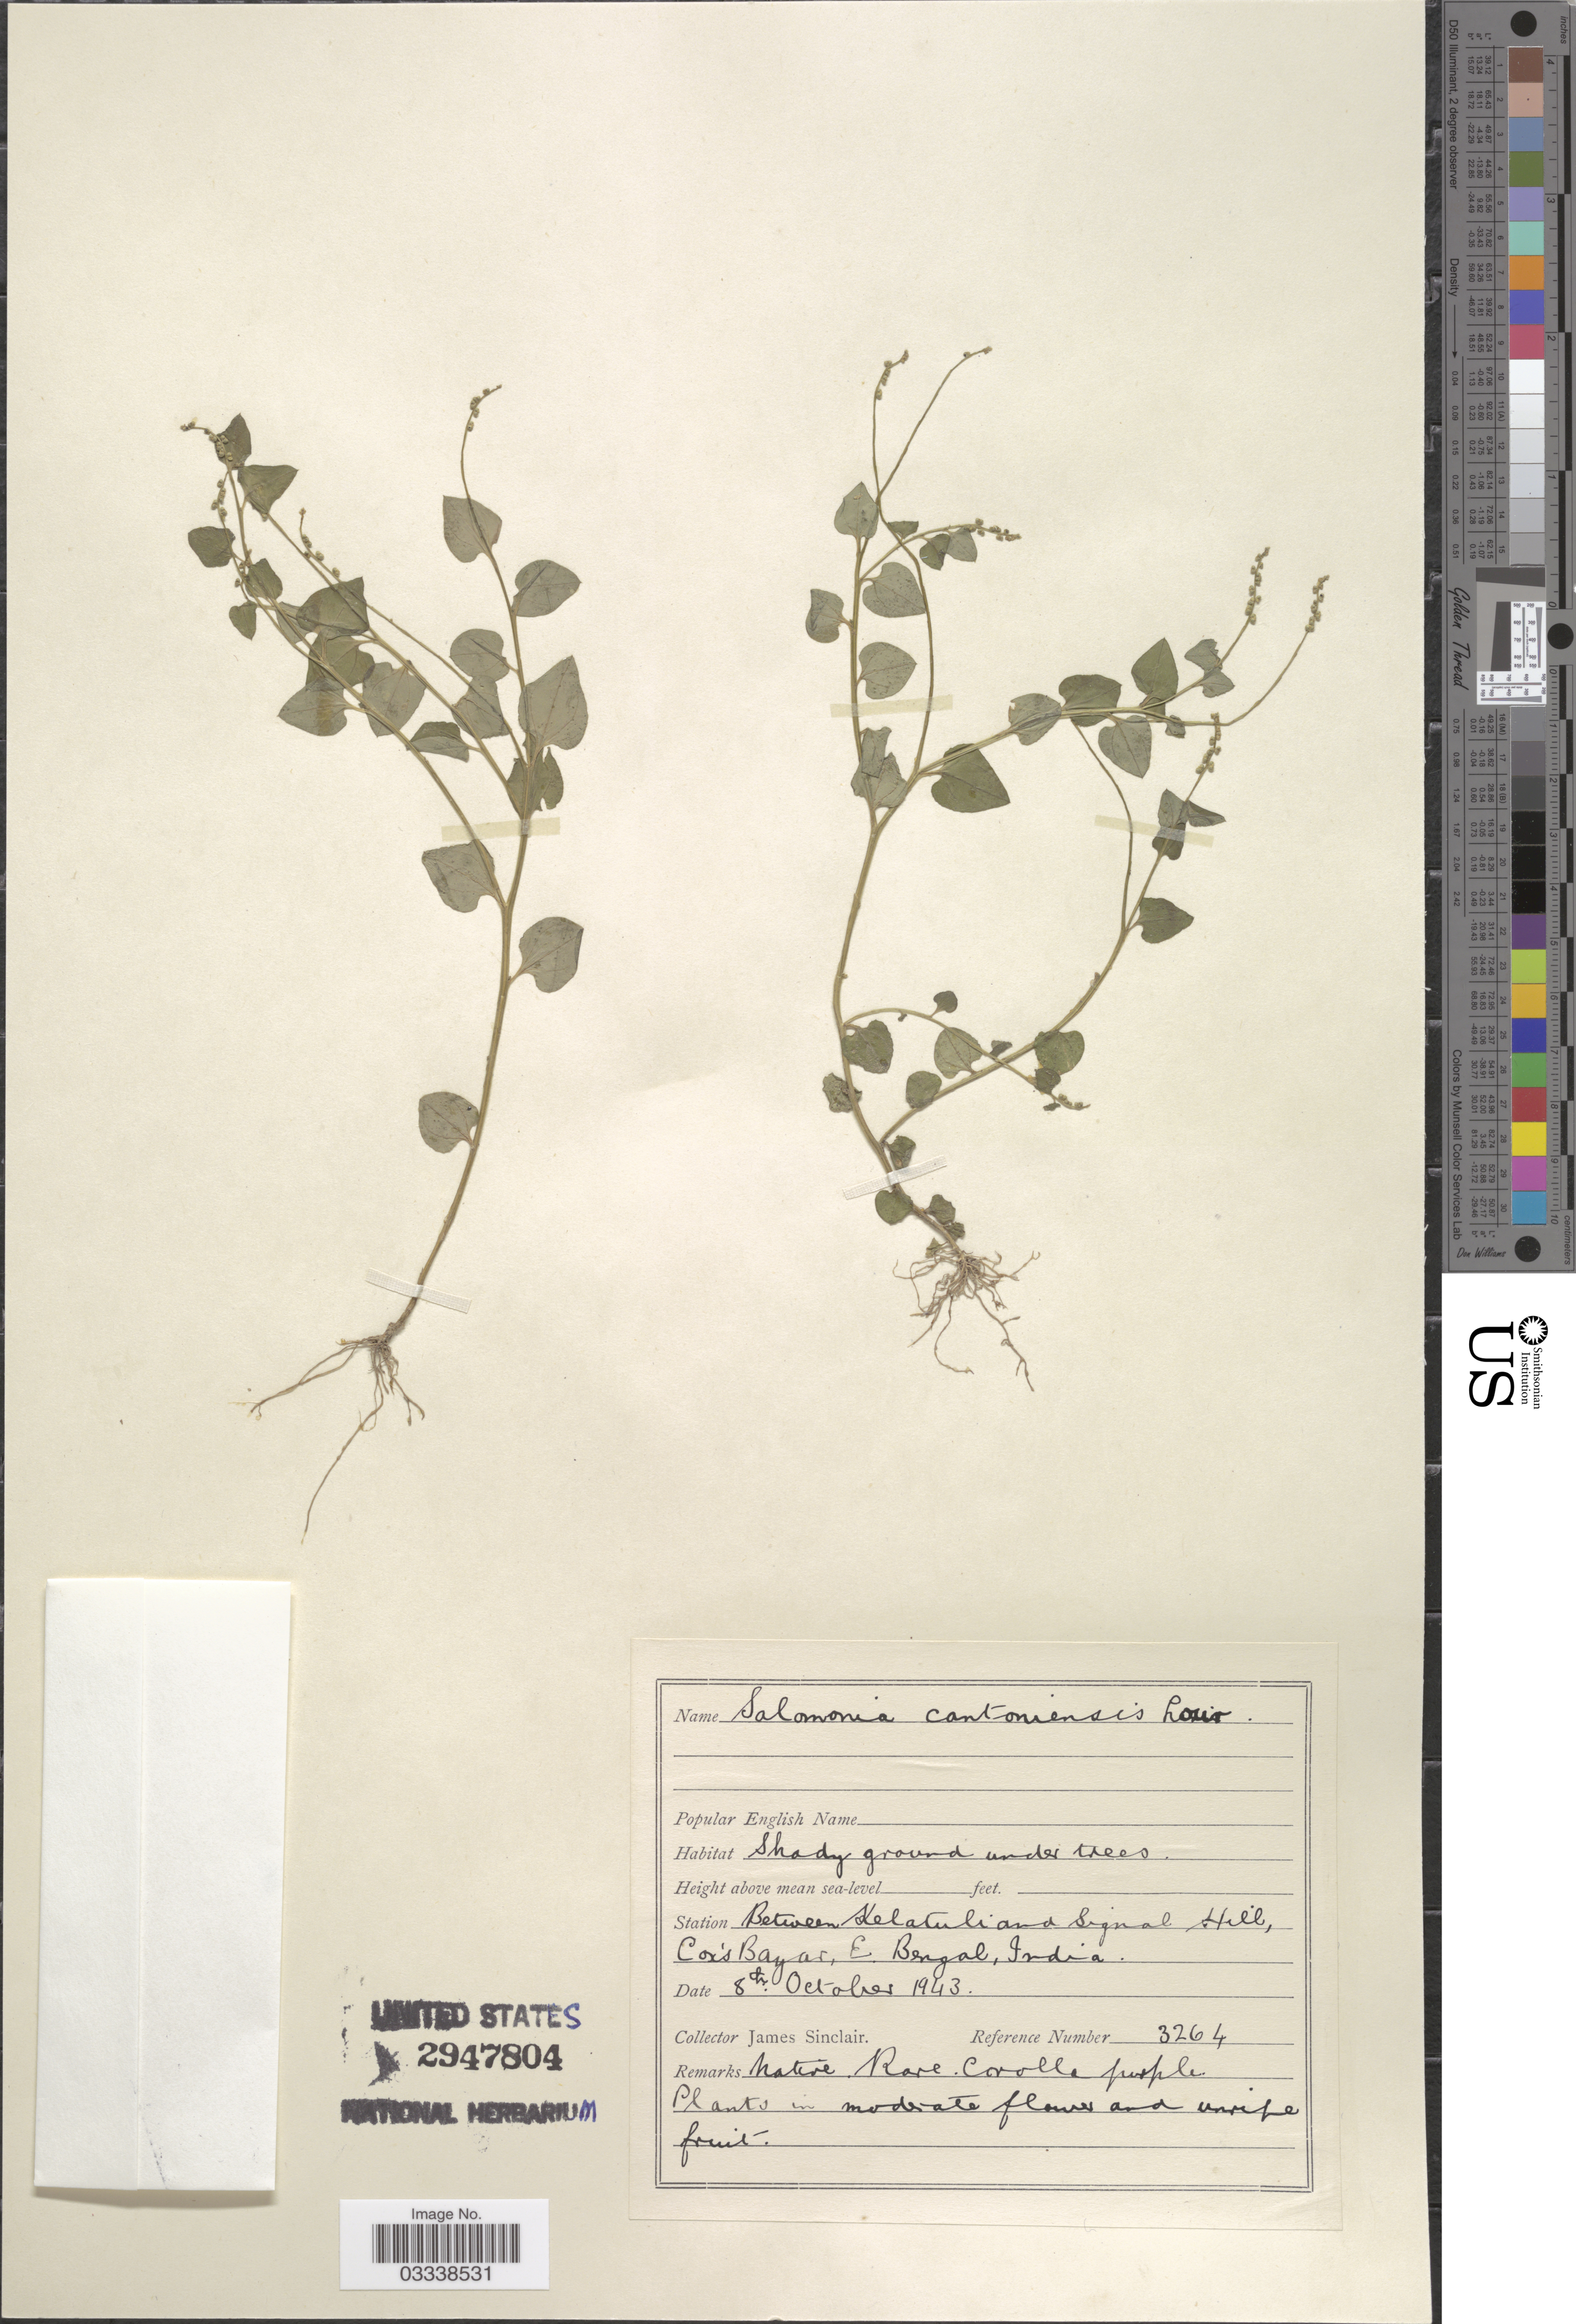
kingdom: Plantae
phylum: Tracheophyta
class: Magnoliopsida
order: Fabales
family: Polygalaceae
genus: Salomonia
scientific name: Salomonia cantoniensis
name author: Lour.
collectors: J. Sinclair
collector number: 3264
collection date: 1943-10-08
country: Bangladesh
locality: Station Between Kelatuli and Signal Hill, Cox's Bazar, E. Bengal.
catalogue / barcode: US 2947804